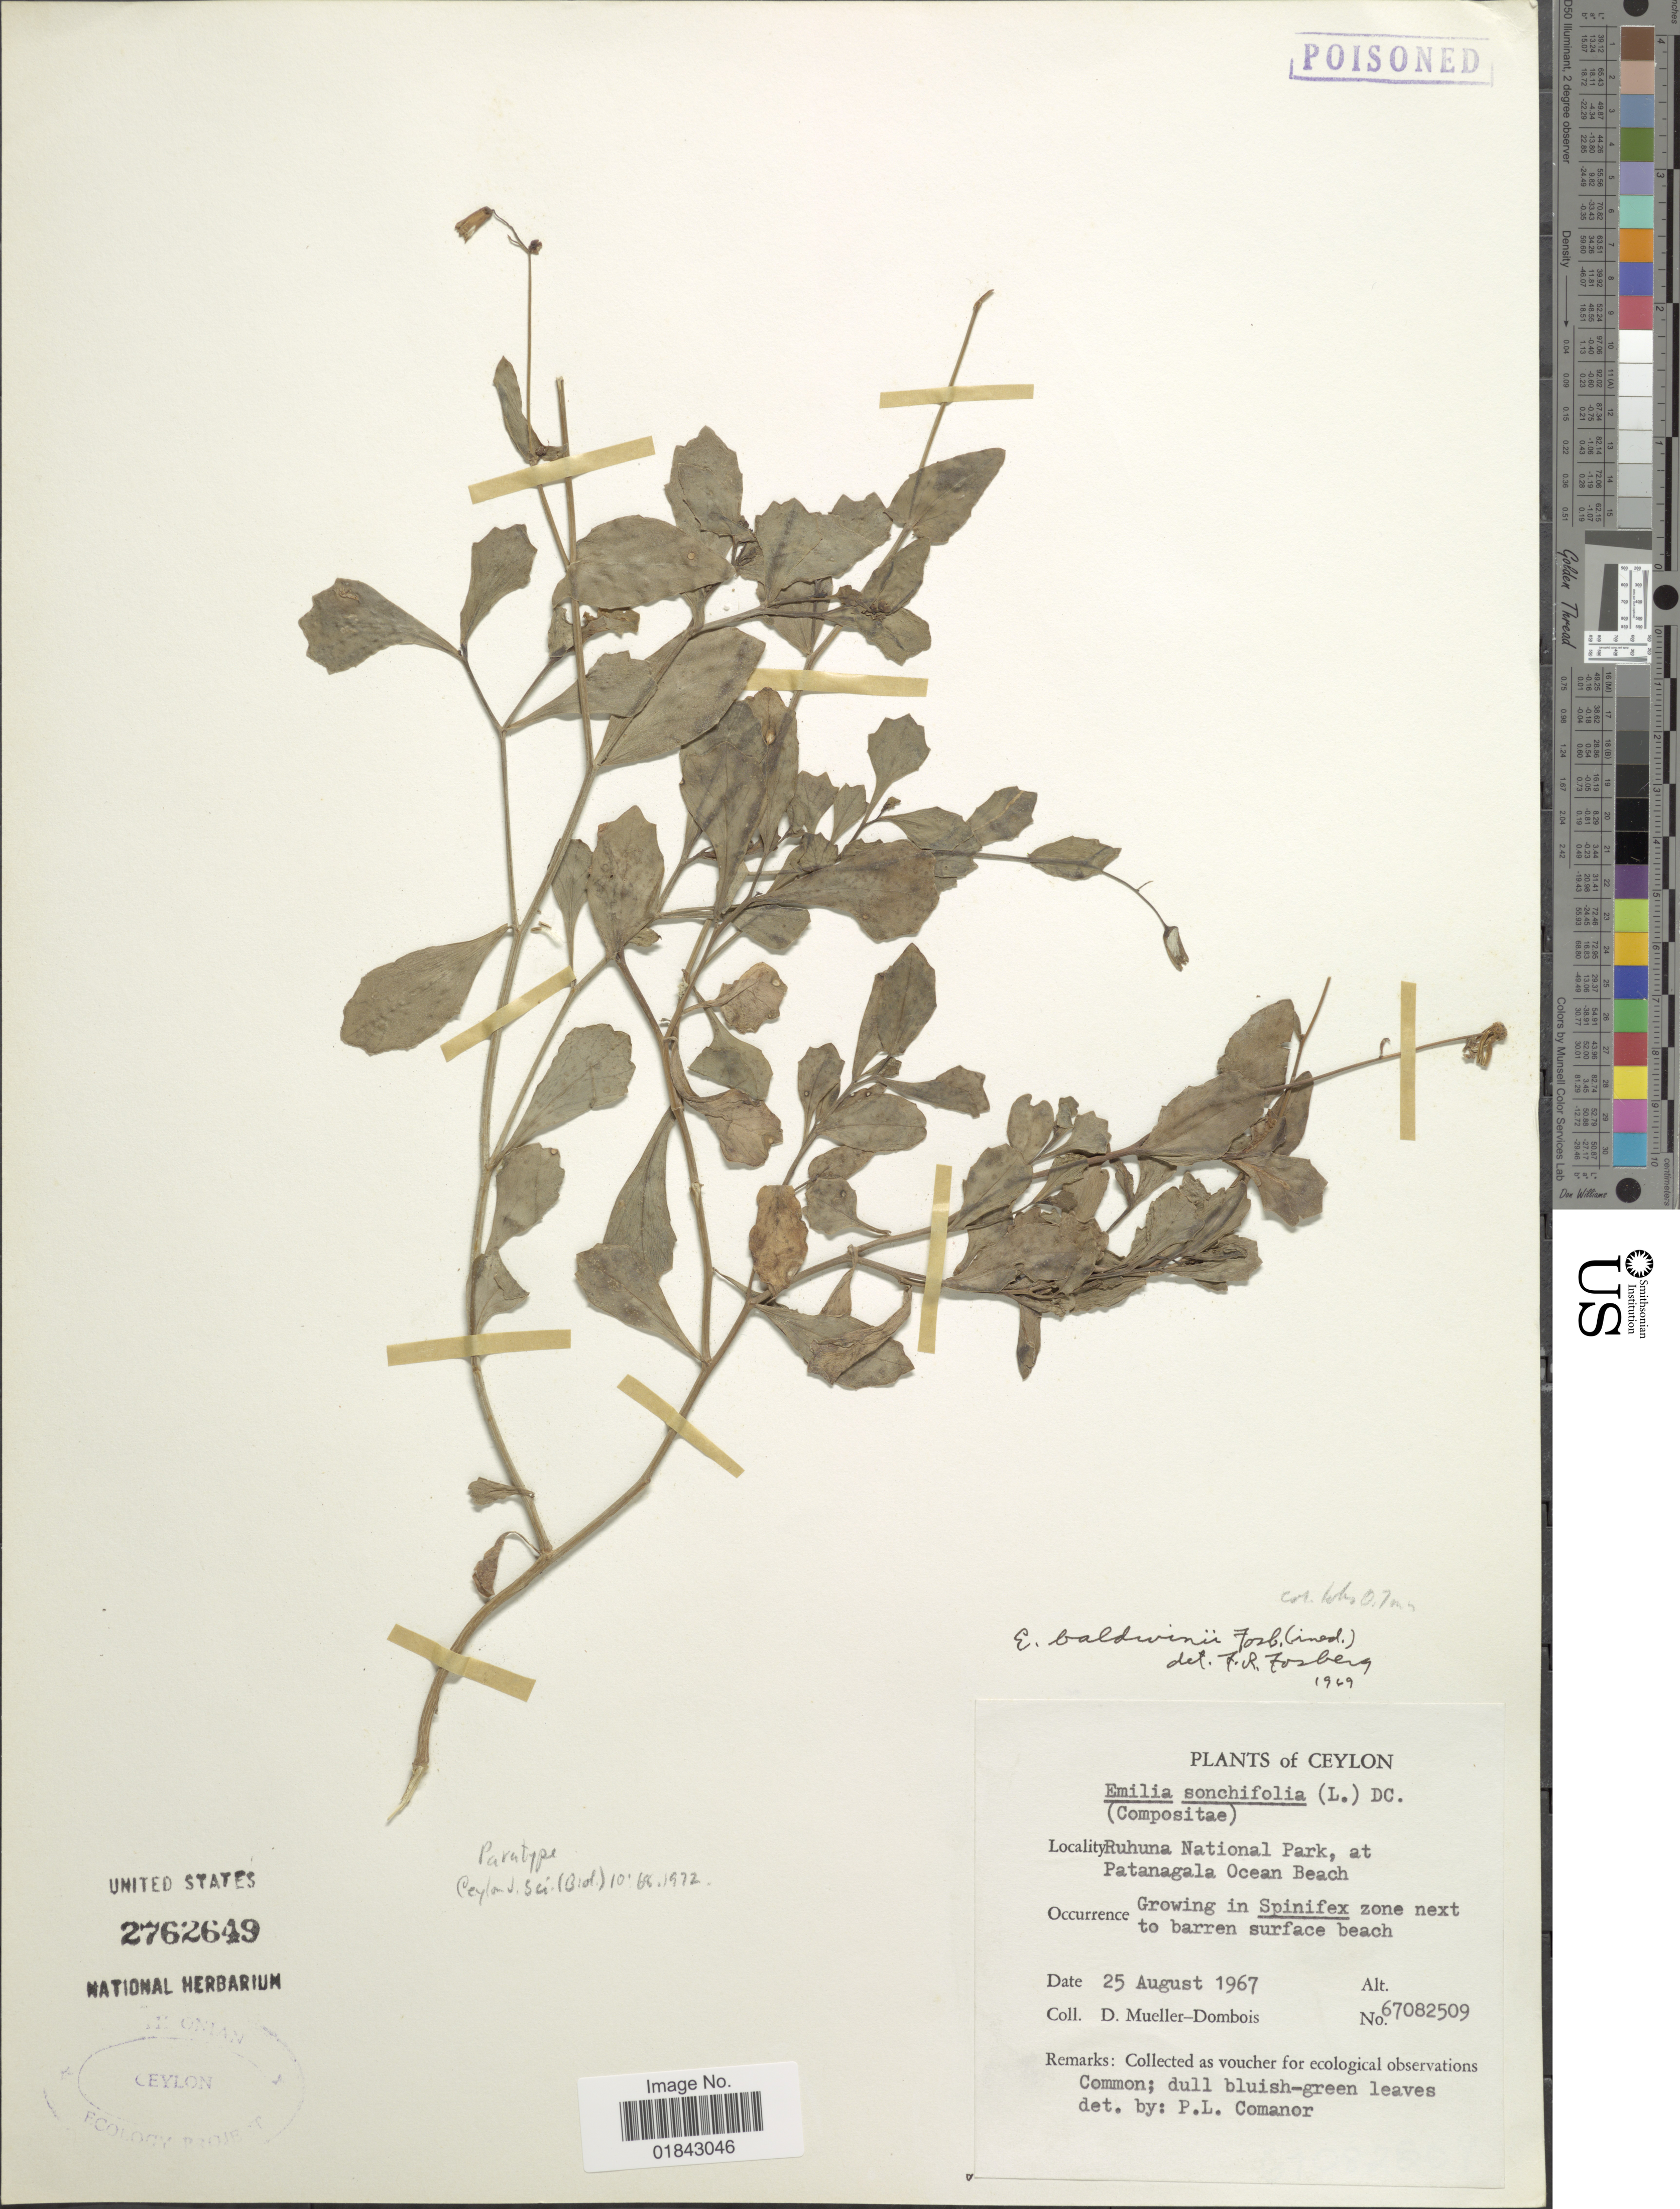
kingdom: Plantae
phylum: Tracheophyta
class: Magnoliopsida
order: Asterales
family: Asteraceae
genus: Emilia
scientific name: Emilia baldwinii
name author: Fosberg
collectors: D. Mueller-Dombois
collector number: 67082509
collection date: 1967-08-25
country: Sri Lanka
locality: Ceylon, Ruhuna National Park, at Patangala Ocean Beach, growing in Spinifex zone next to barren surgace beach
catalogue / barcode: US 2762649